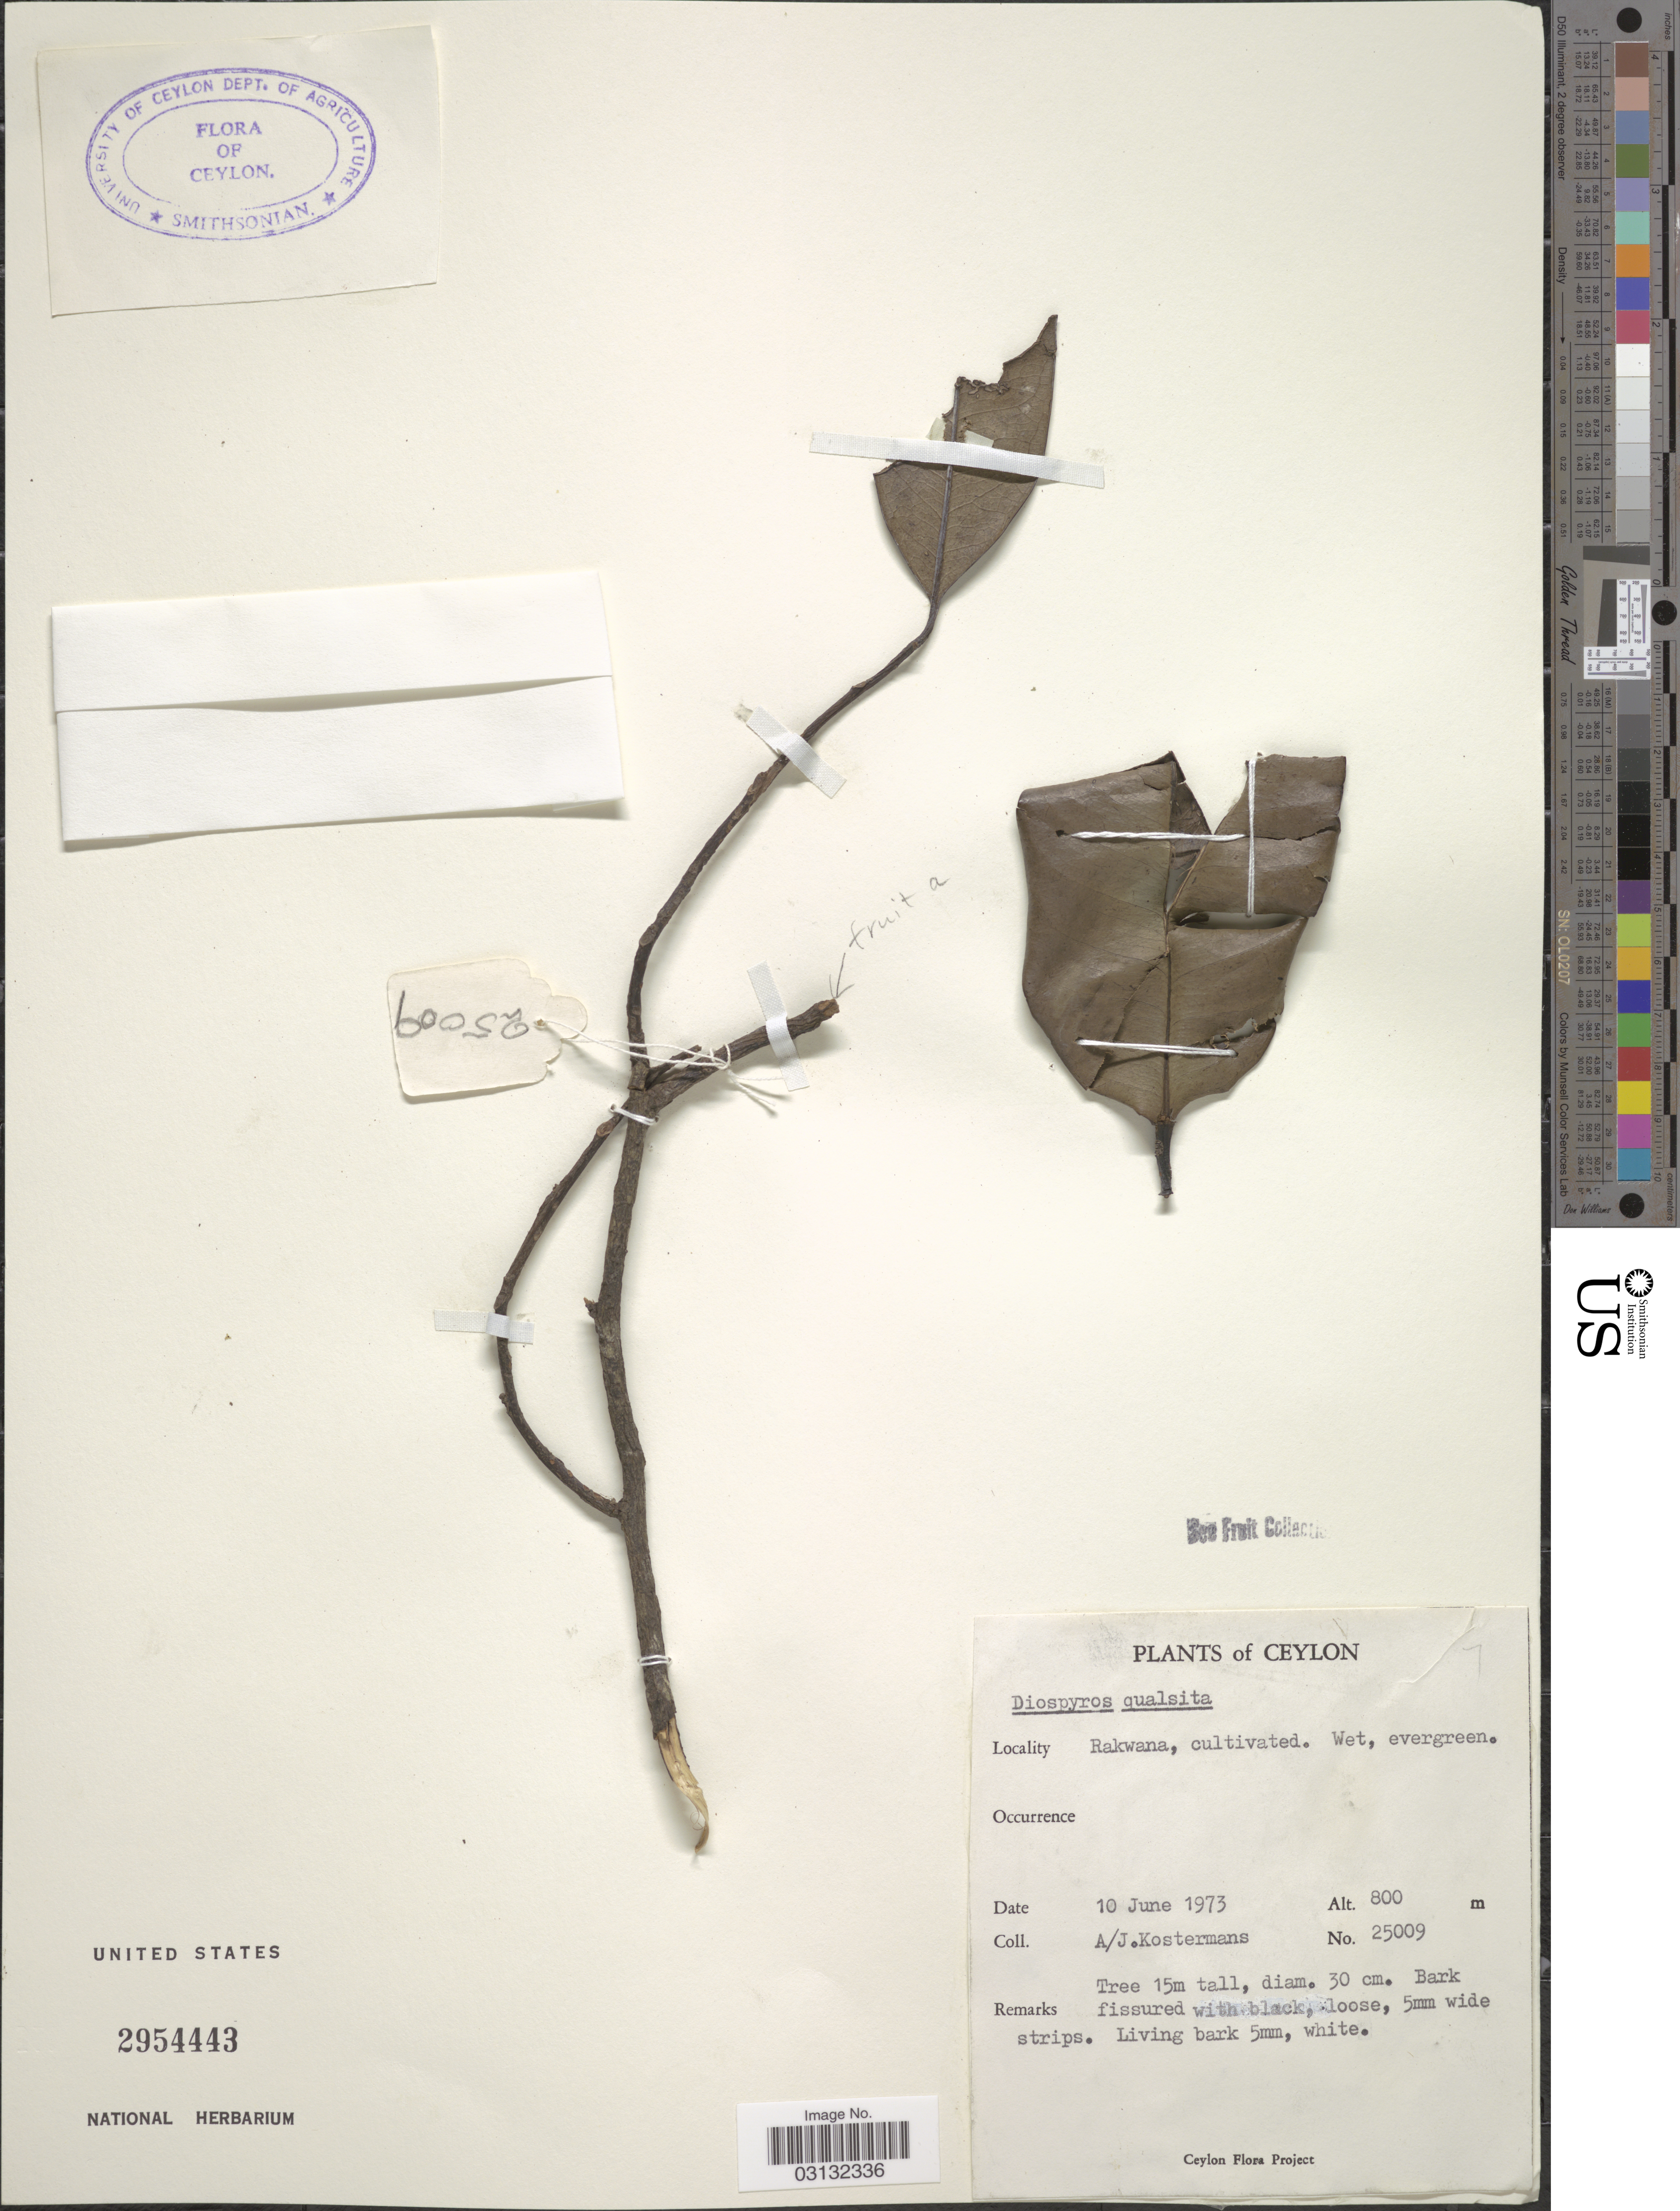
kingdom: Plantae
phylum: Tracheophyta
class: Magnoliopsida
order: Ericales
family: Ebenaceae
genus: Diospyros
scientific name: Diospyros quaesita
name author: Thwaites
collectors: A. J. G. Kostermans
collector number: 25009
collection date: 1973-06-10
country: Sri Lanka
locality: Ceylon. Rakwana.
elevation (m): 800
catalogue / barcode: US 2954443